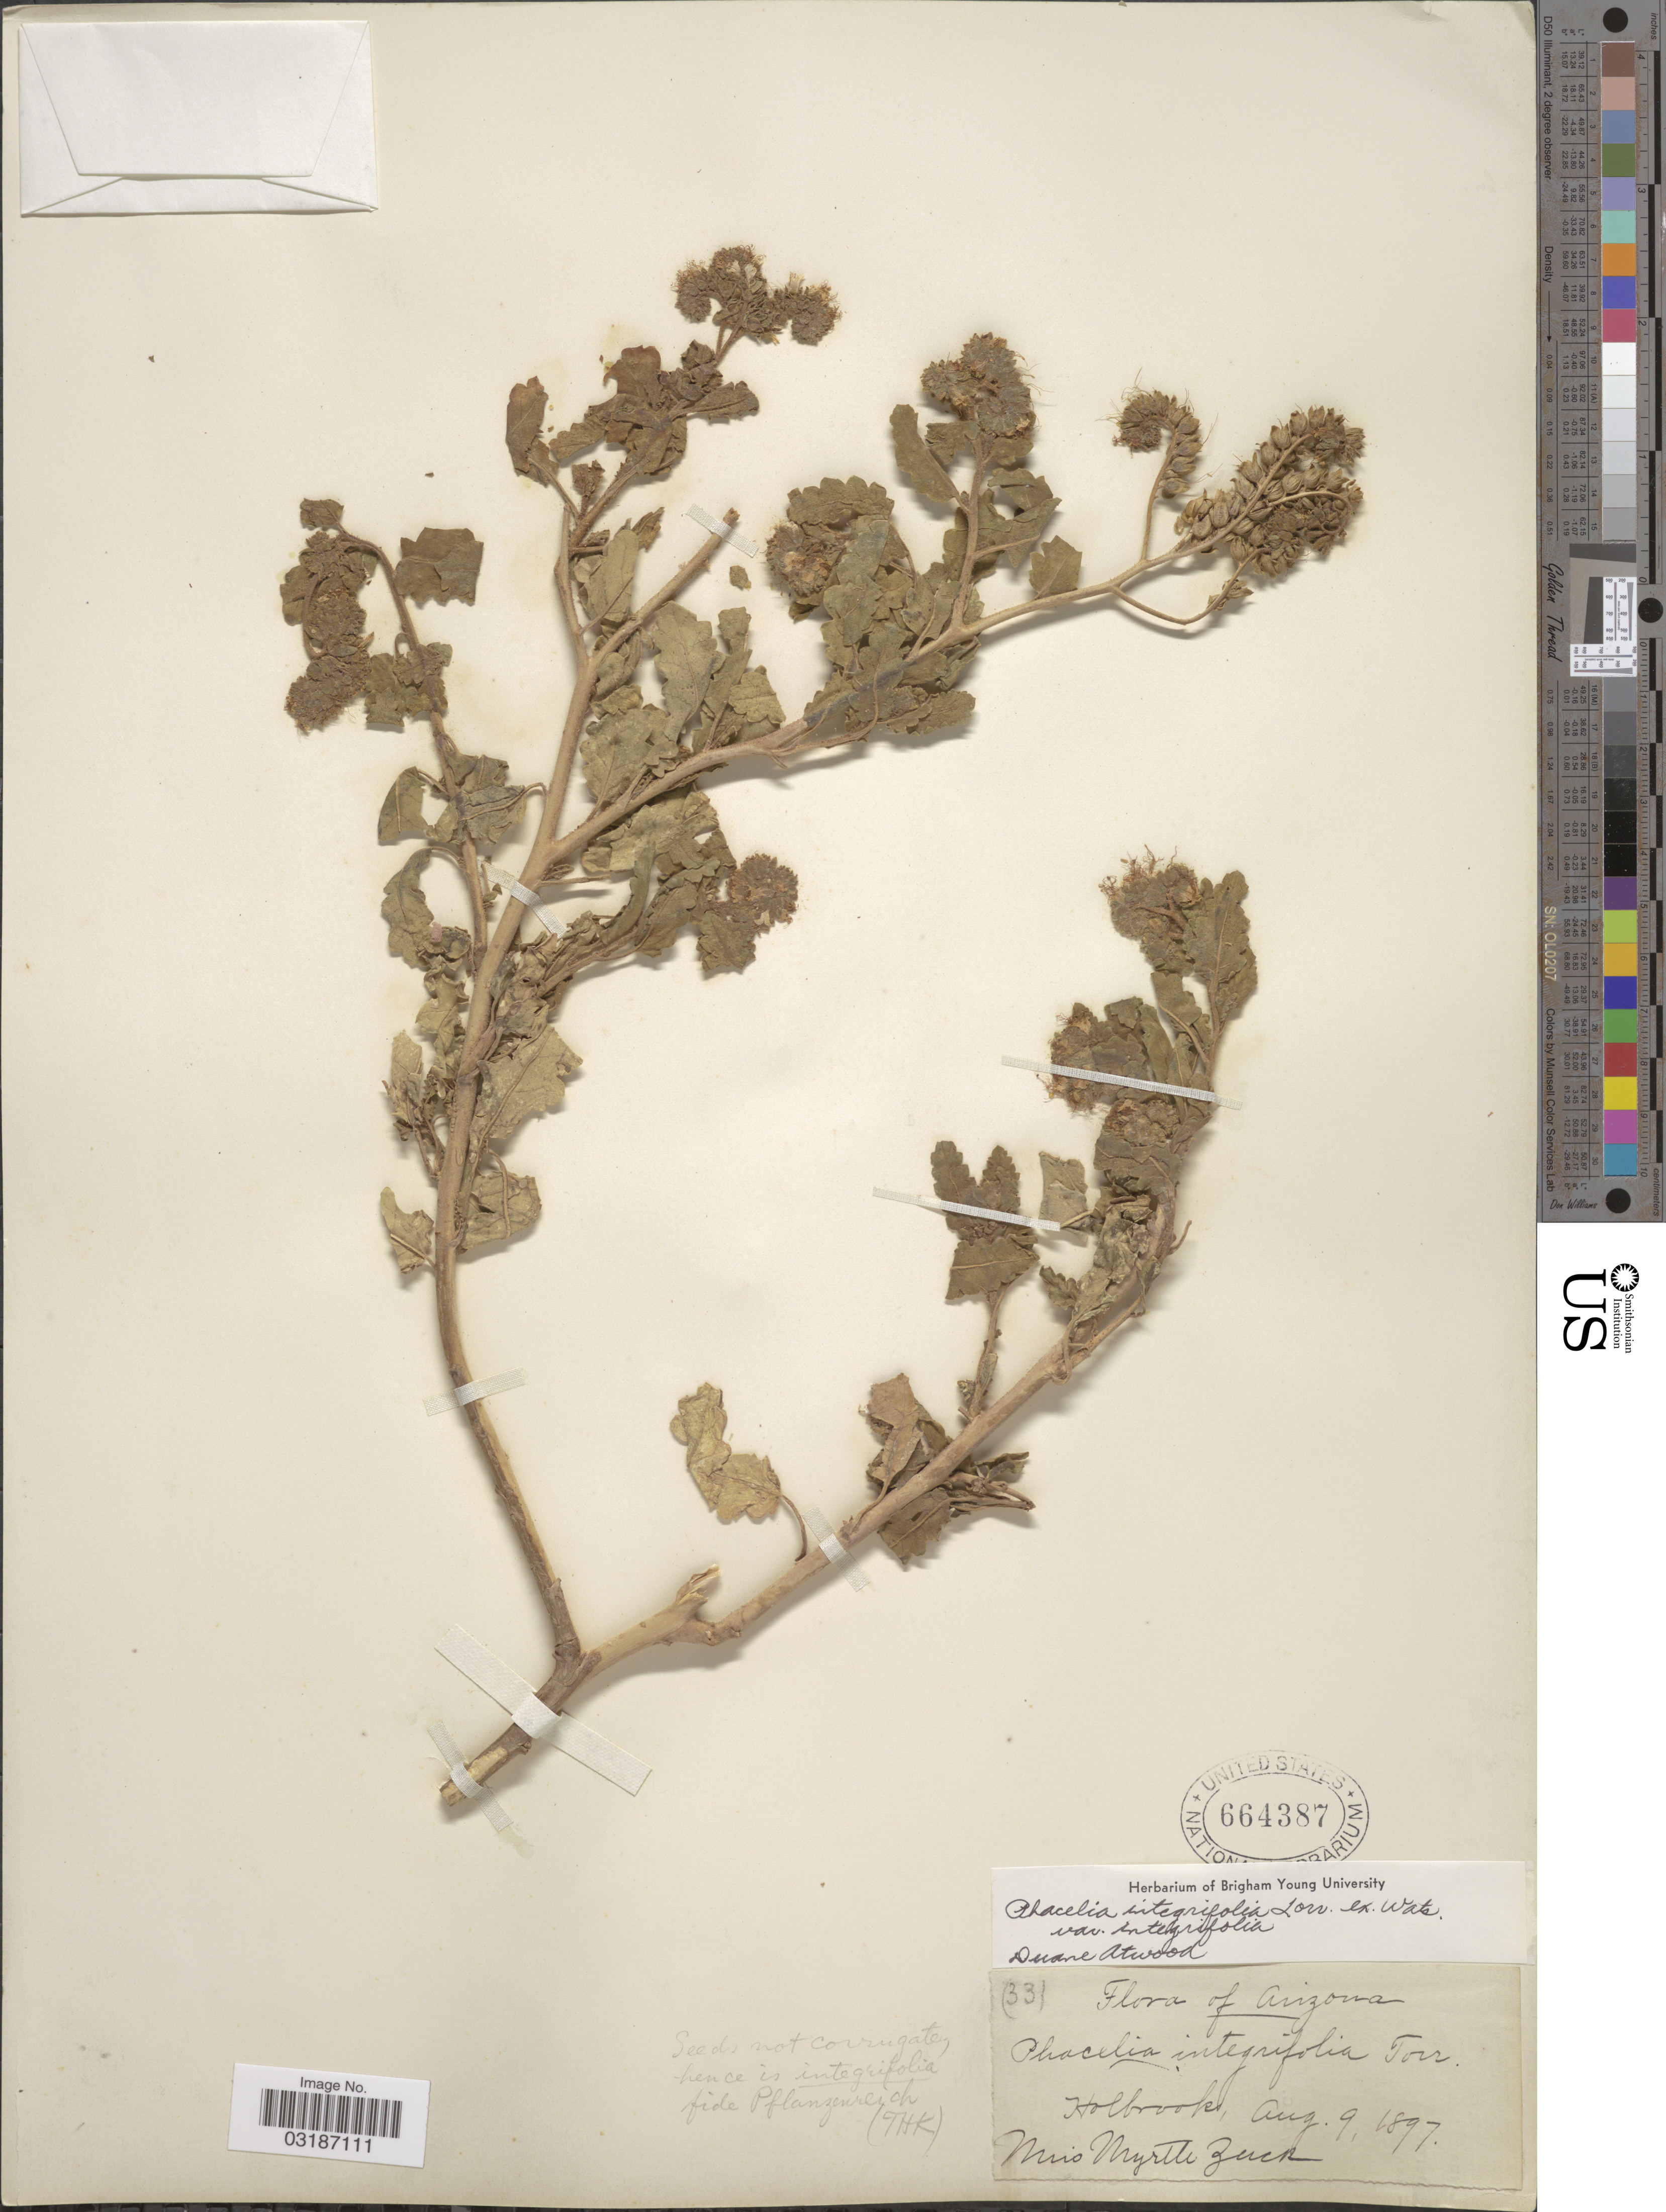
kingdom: Plantae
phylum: Tracheophyta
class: Magnoliopsida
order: Boraginales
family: Hydrophyllaceae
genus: Phacelia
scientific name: Phacelia integrifolia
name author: Torr.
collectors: M. Zuck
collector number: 33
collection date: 1897-08-09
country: United States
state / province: Arizona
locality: Holbrook.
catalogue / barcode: US 664387